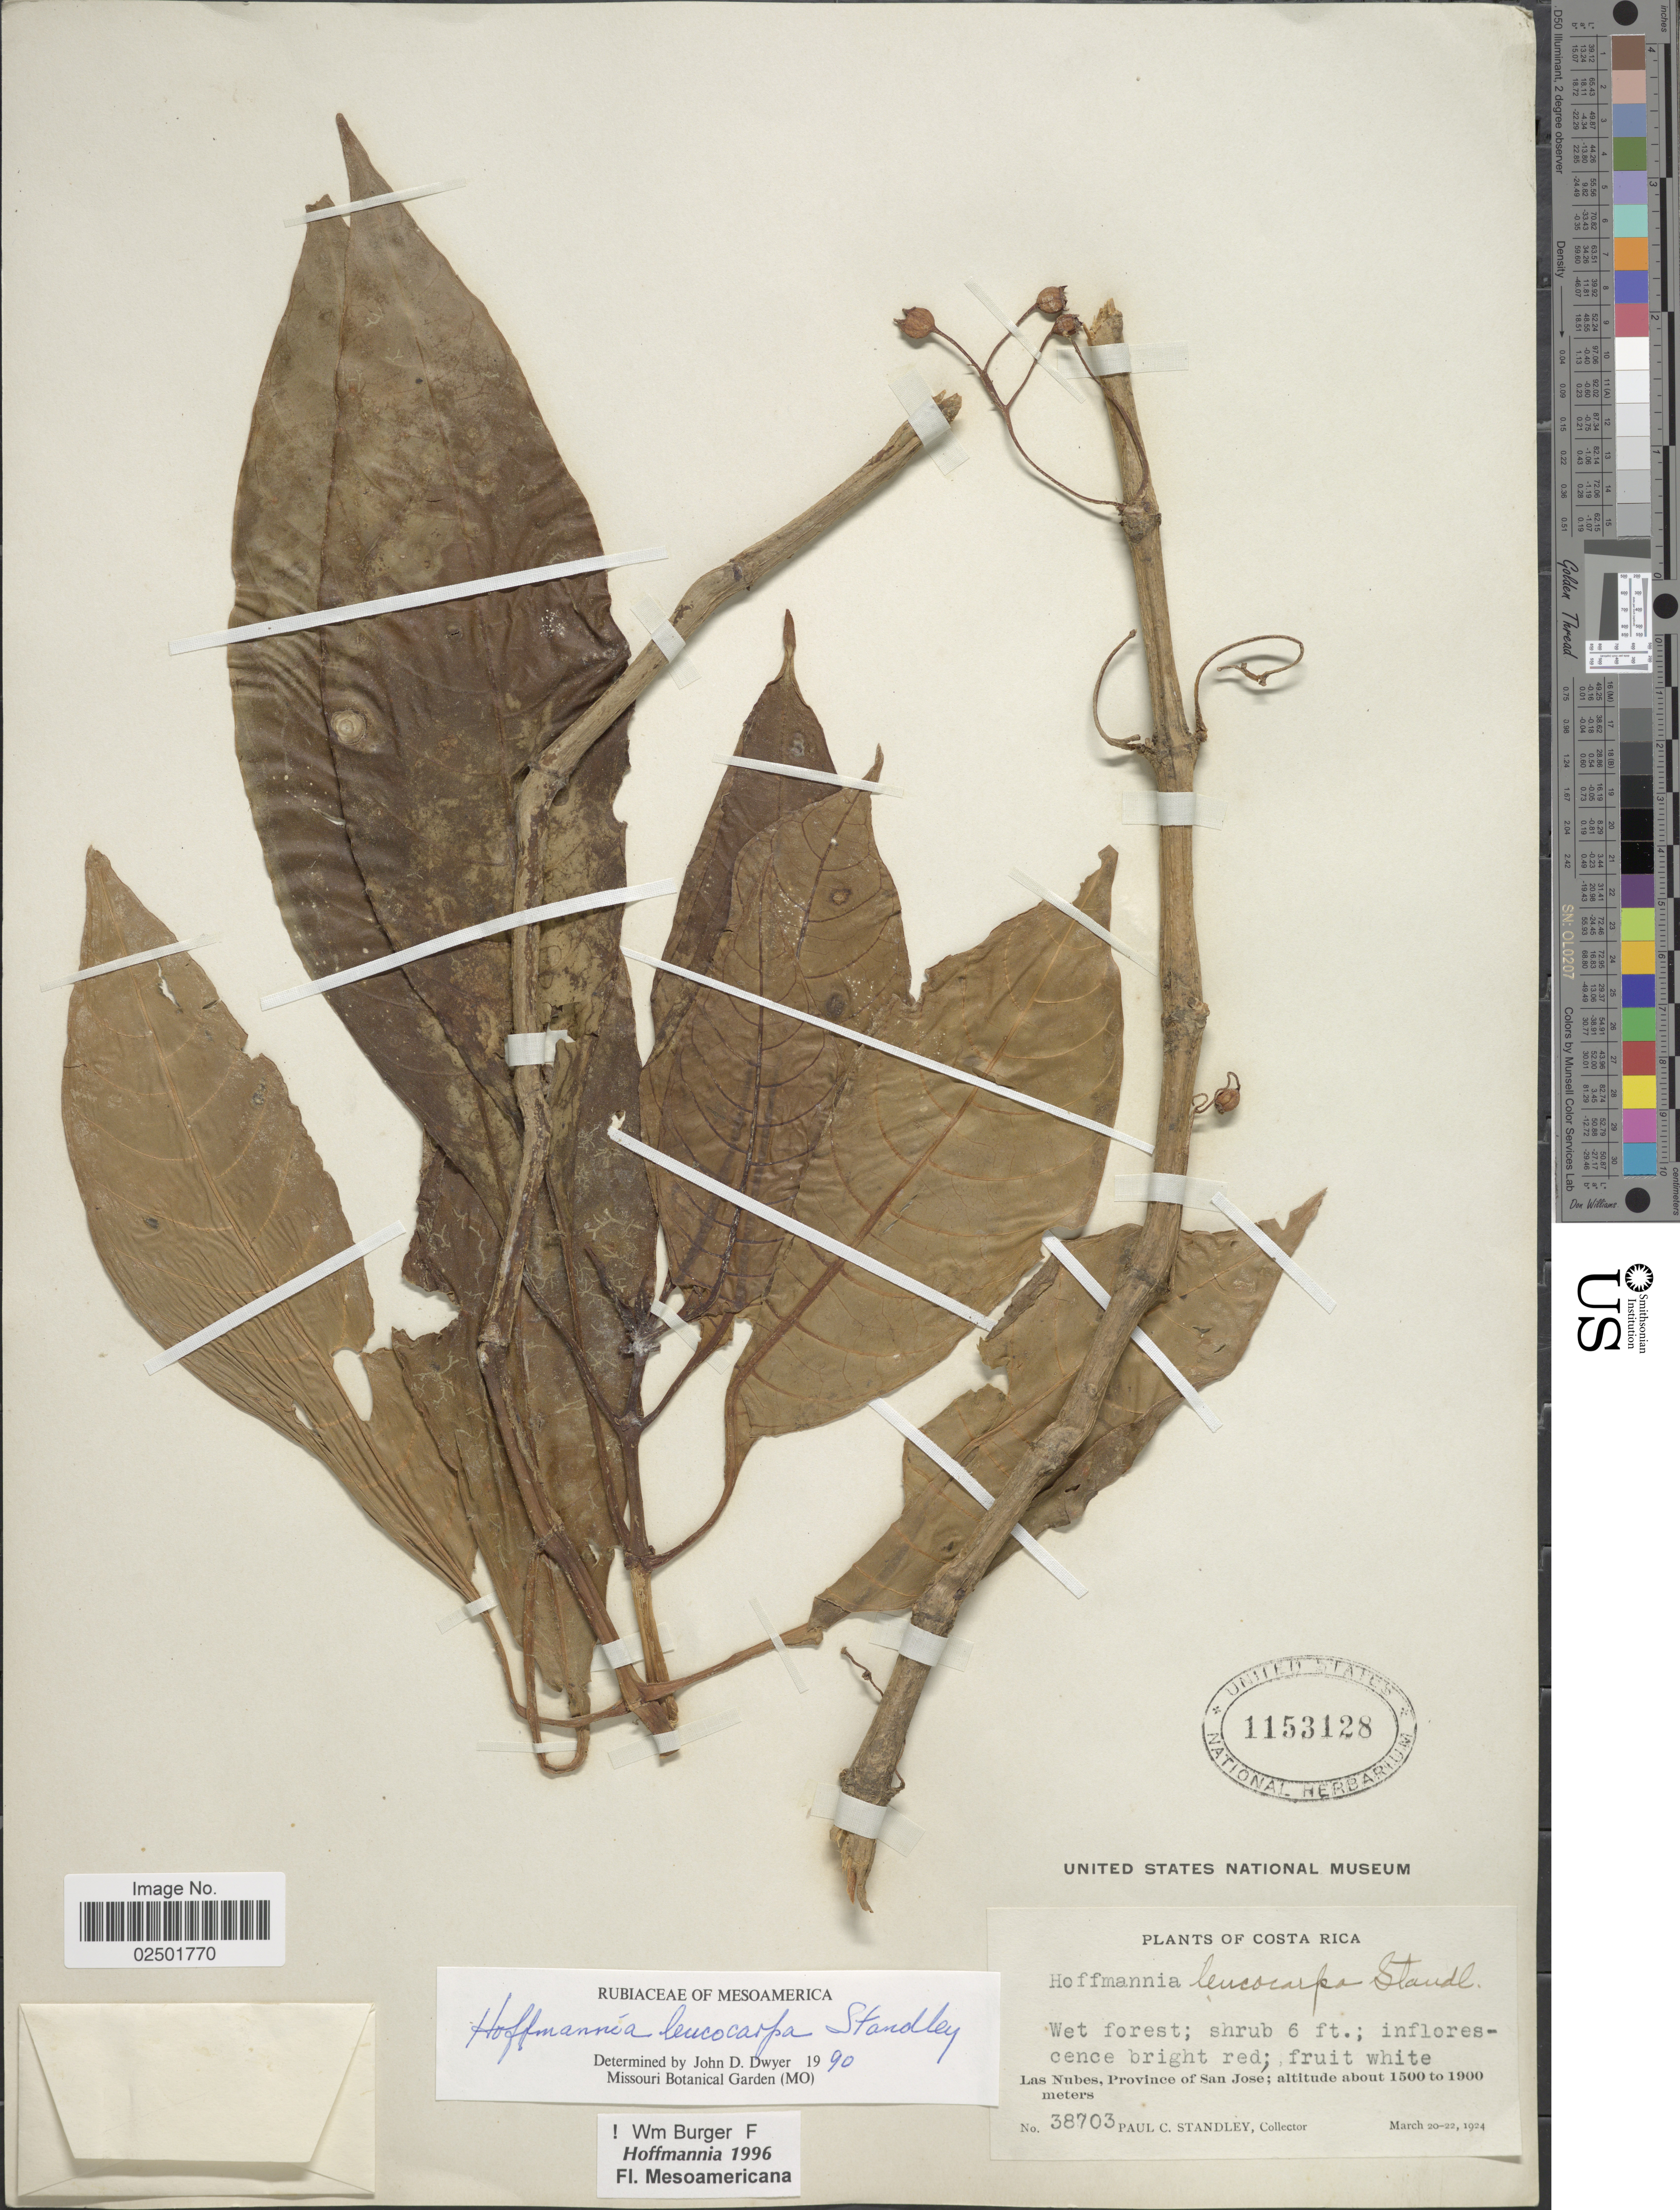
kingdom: Plantae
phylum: Tracheophyta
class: Magnoliopsida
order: Gentianales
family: Rubiaceae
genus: Hoffmannia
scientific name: Hoffmannia leucocarpa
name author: Standl.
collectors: P. C. Standley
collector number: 38703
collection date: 1924-03-20/1924-03-22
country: Costa Rica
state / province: San José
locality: Wet forest; Las Nubes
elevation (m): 1500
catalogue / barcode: US 1153128